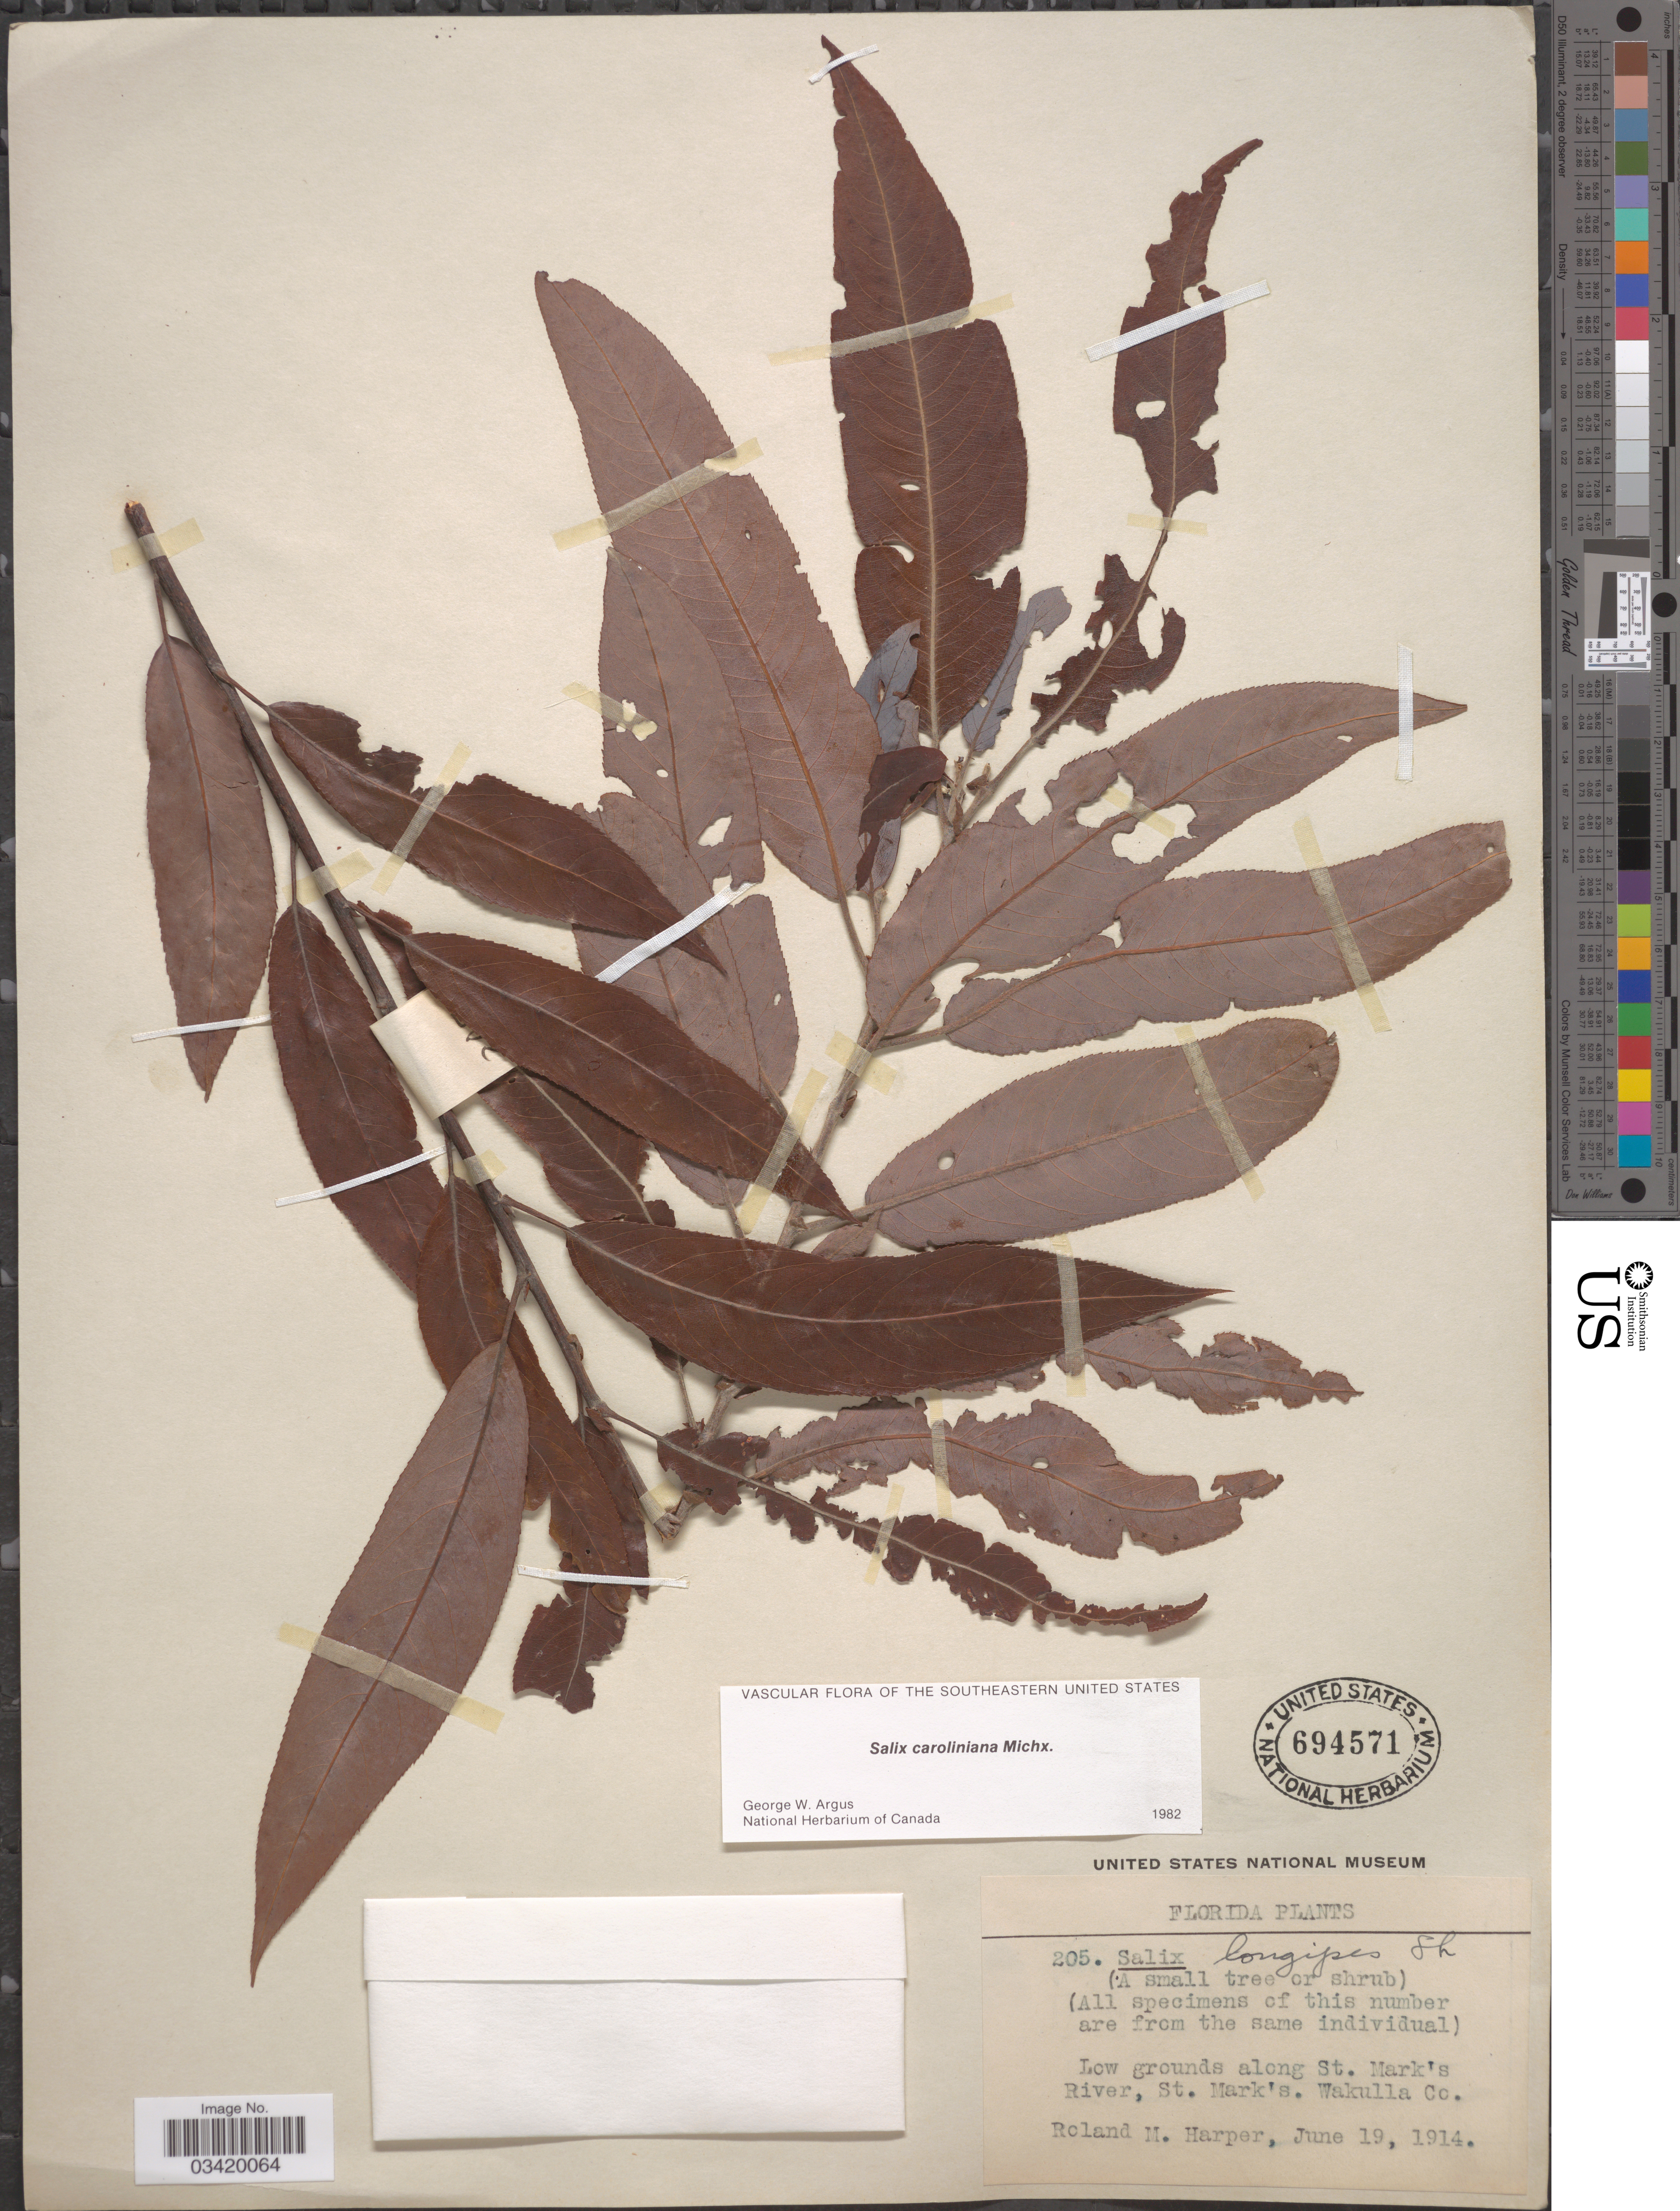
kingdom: Plantae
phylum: Tracheophyta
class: Magnoliopsida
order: Malpighiales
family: Salicaceae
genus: Salix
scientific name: Salix longipes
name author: Shuttlew. ex Andersson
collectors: R. Harper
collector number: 205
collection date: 1914-06-19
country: United States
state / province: Florida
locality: Low grounds along St. Mark's River, St. Mark's, Wakulla Co.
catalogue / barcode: US 694571